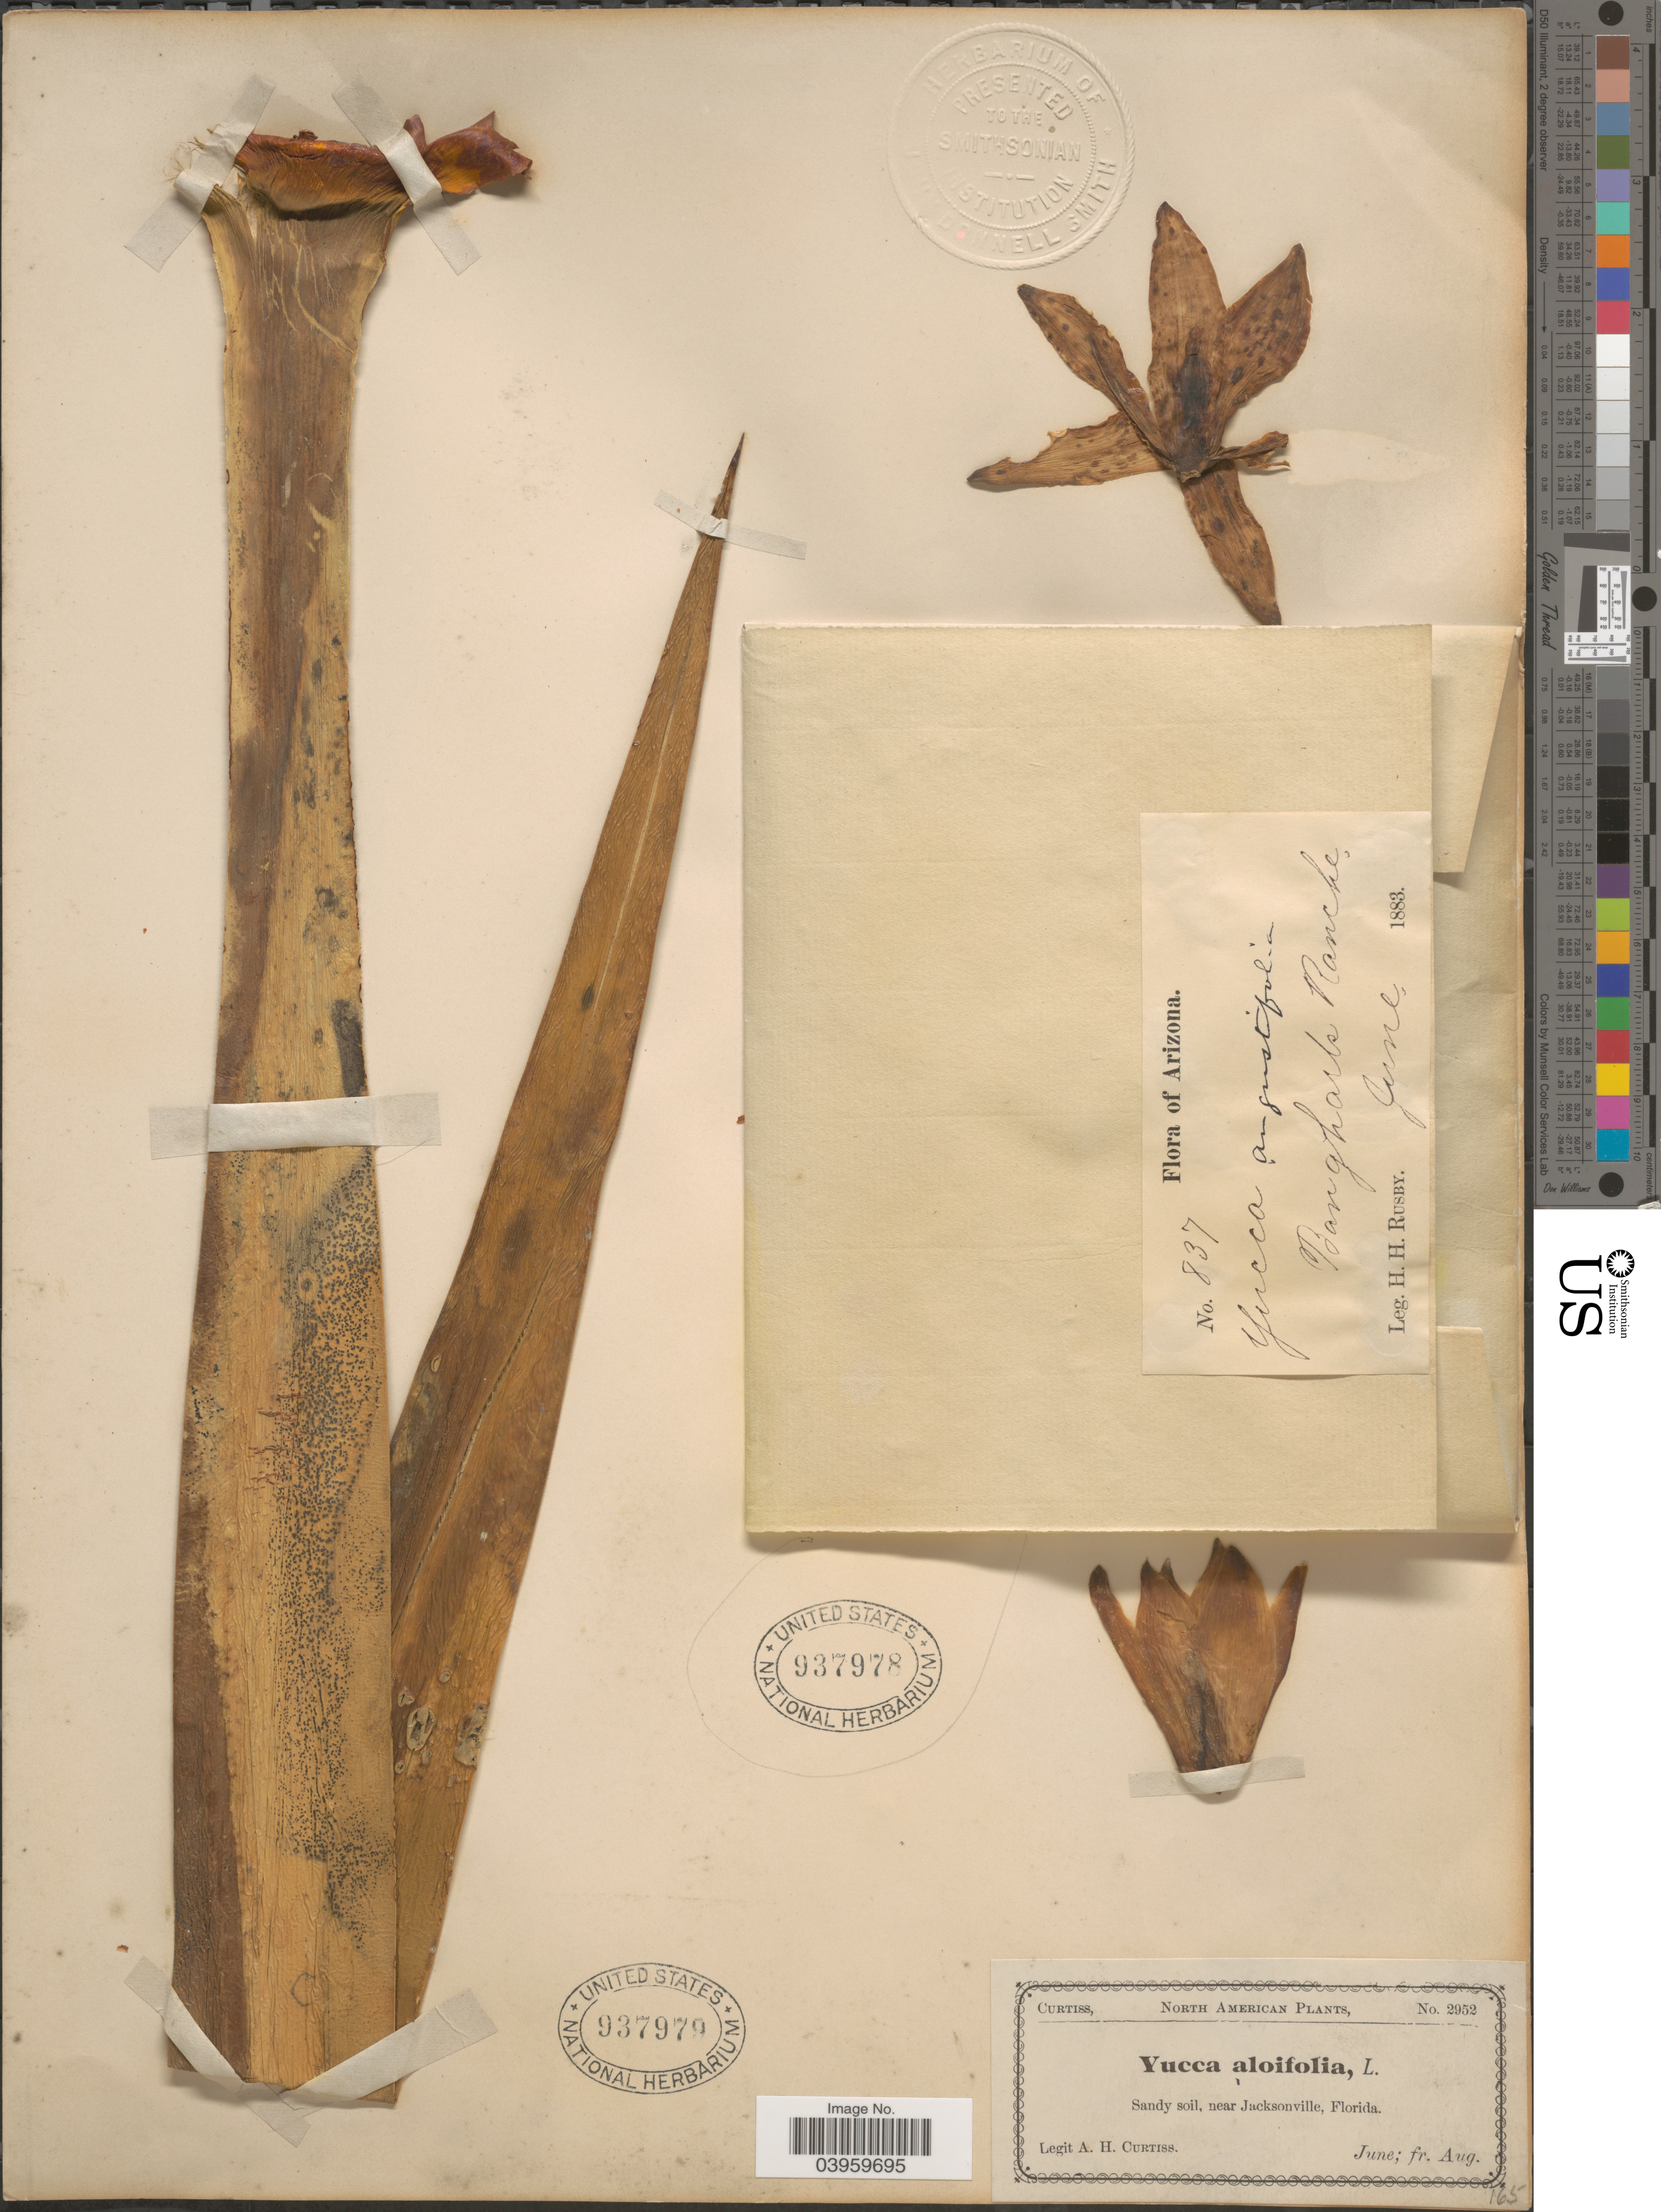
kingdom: Plantae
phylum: Tracheophyta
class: Liliopsida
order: Asparagales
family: Asparagaceae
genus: Yucca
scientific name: Yucca aloifolia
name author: L.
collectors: H. H. Rusby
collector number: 837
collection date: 1883-06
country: United States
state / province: Arizona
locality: Bangharts Ranche.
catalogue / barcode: US 937978-2